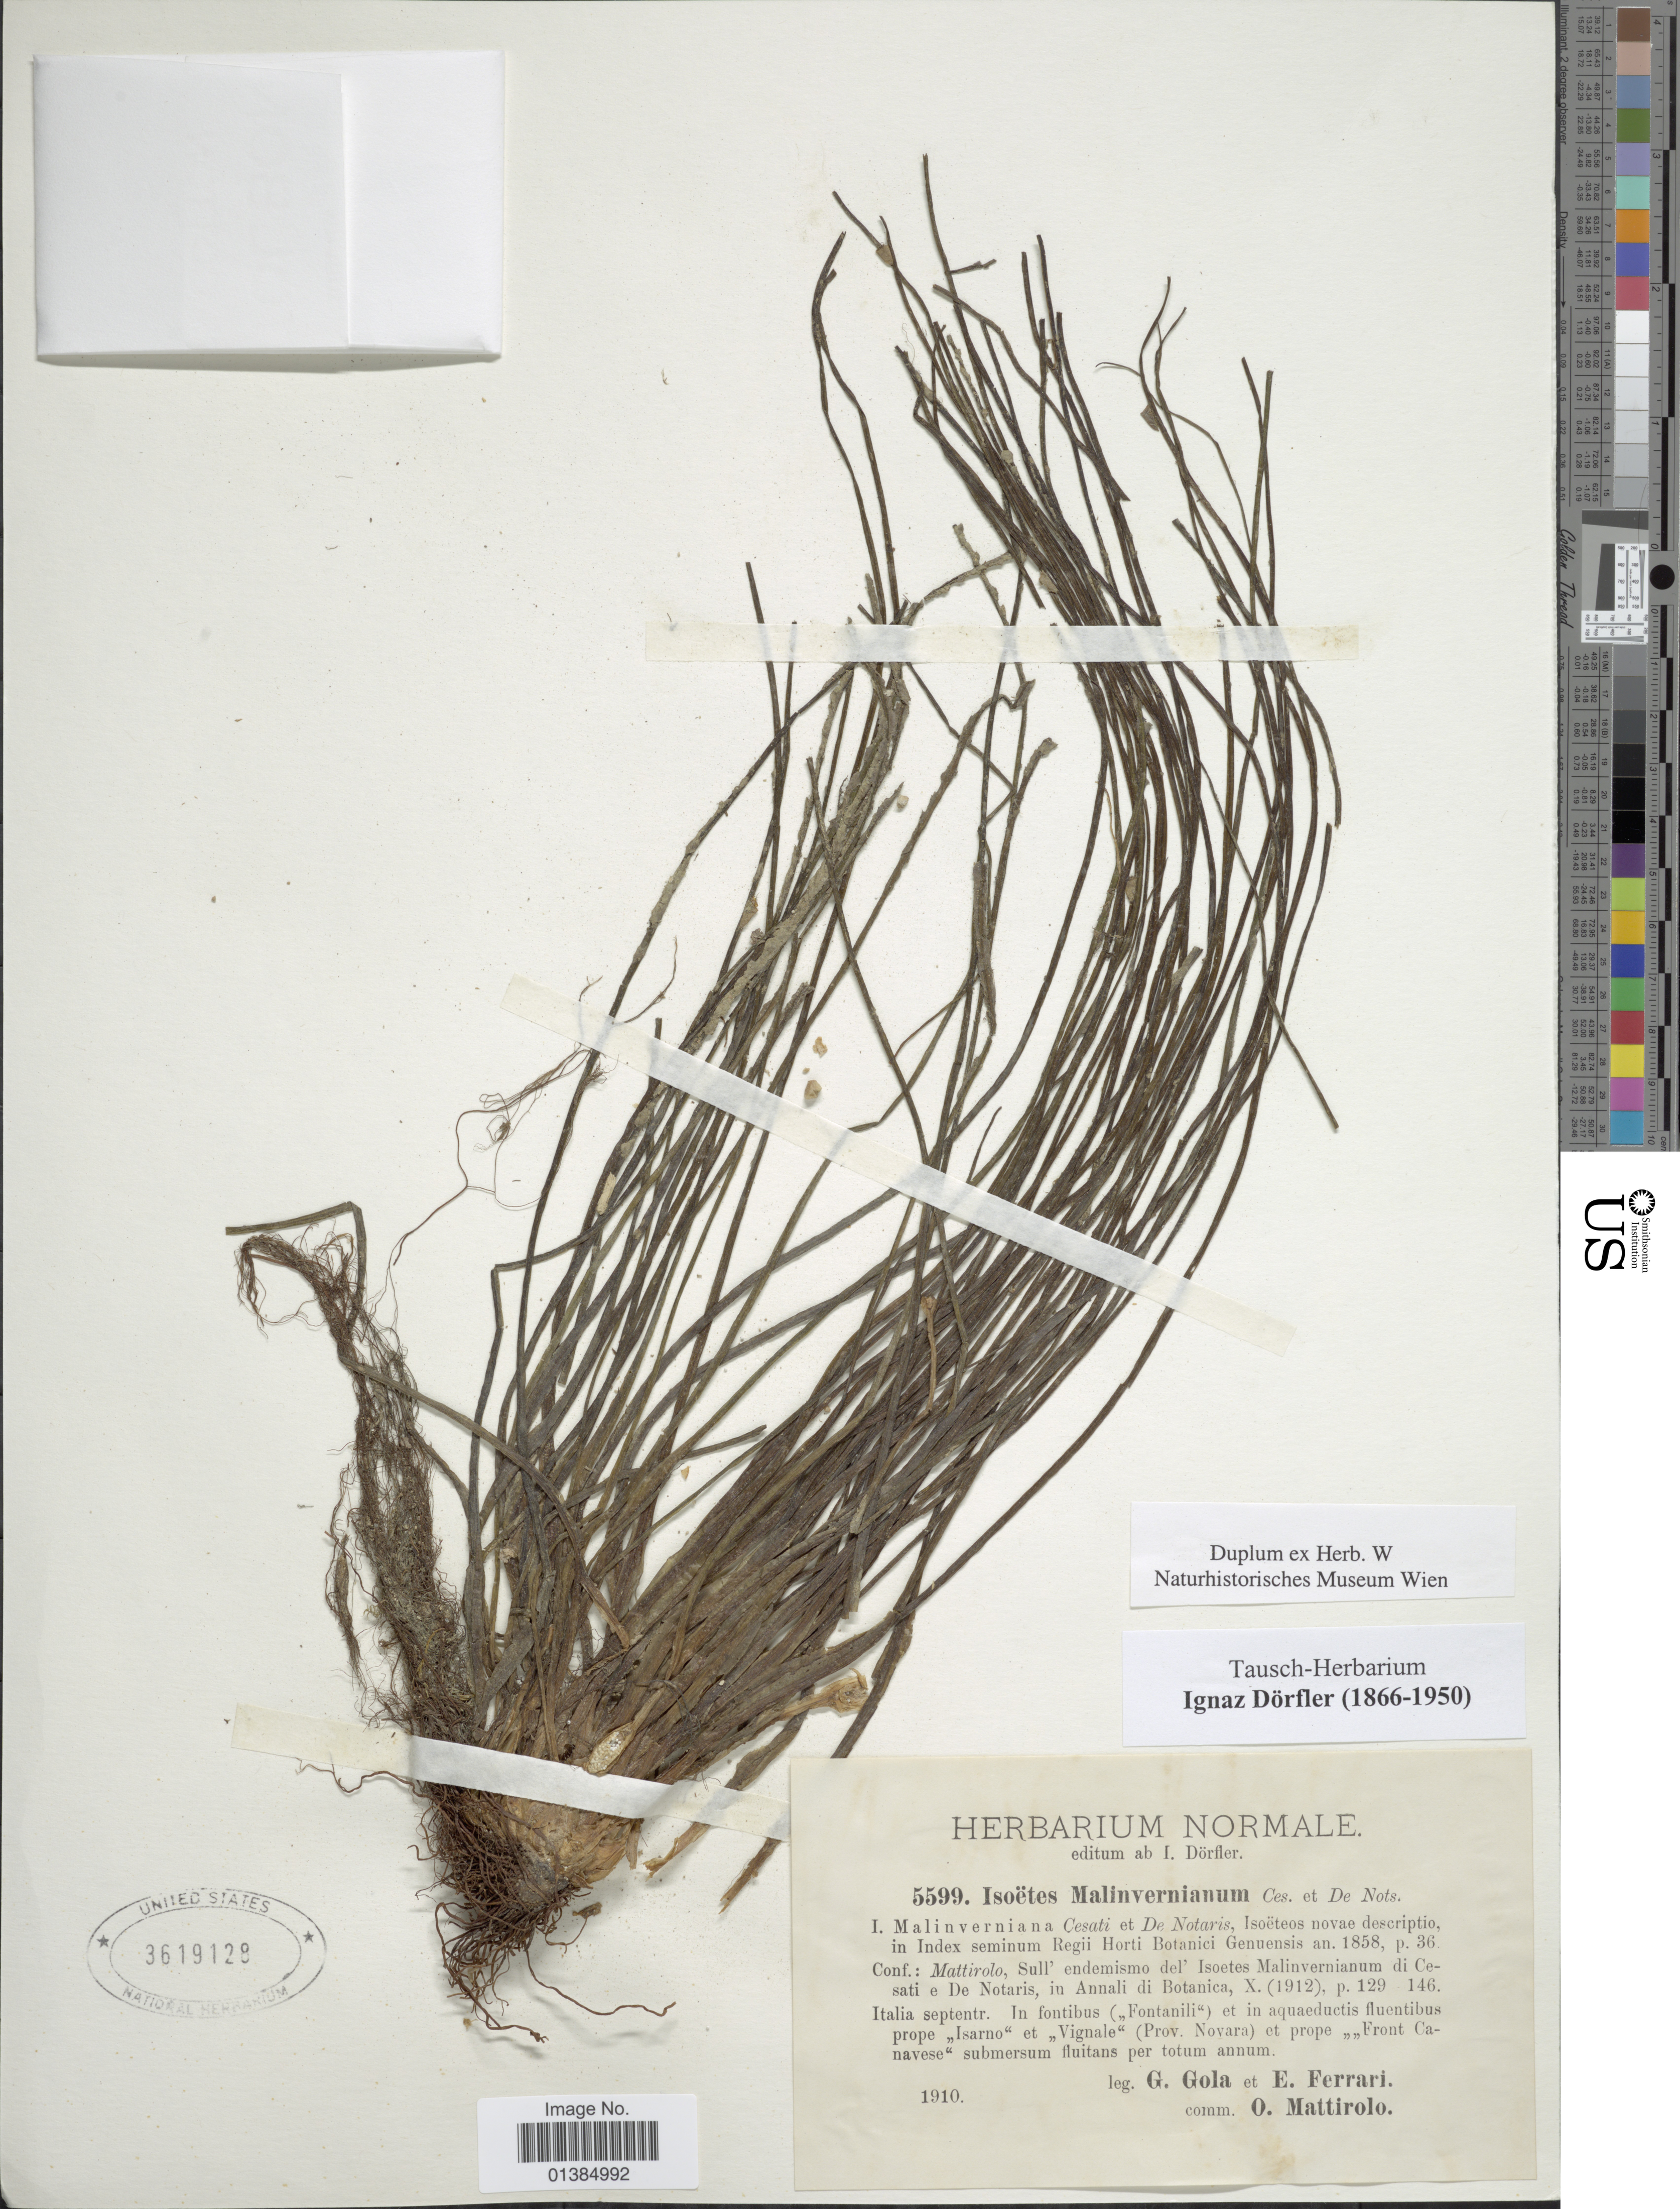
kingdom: Plantae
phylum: Tracheophyta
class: Lycopodiopsida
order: Isoetales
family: Isoetaceae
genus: Isoetes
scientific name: Isoetes malinverniana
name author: Cesati & De Not.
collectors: G. Gola & E. Ferrari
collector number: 5599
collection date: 1910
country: Italy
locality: In fontibus ("Fontanili") et in aquaeductis fluentibus prope "Isarno" et "Vignale" (Prov. Novara) et prope "Front Canavese" submersum fluitans per totum annum.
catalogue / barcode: US 3619128